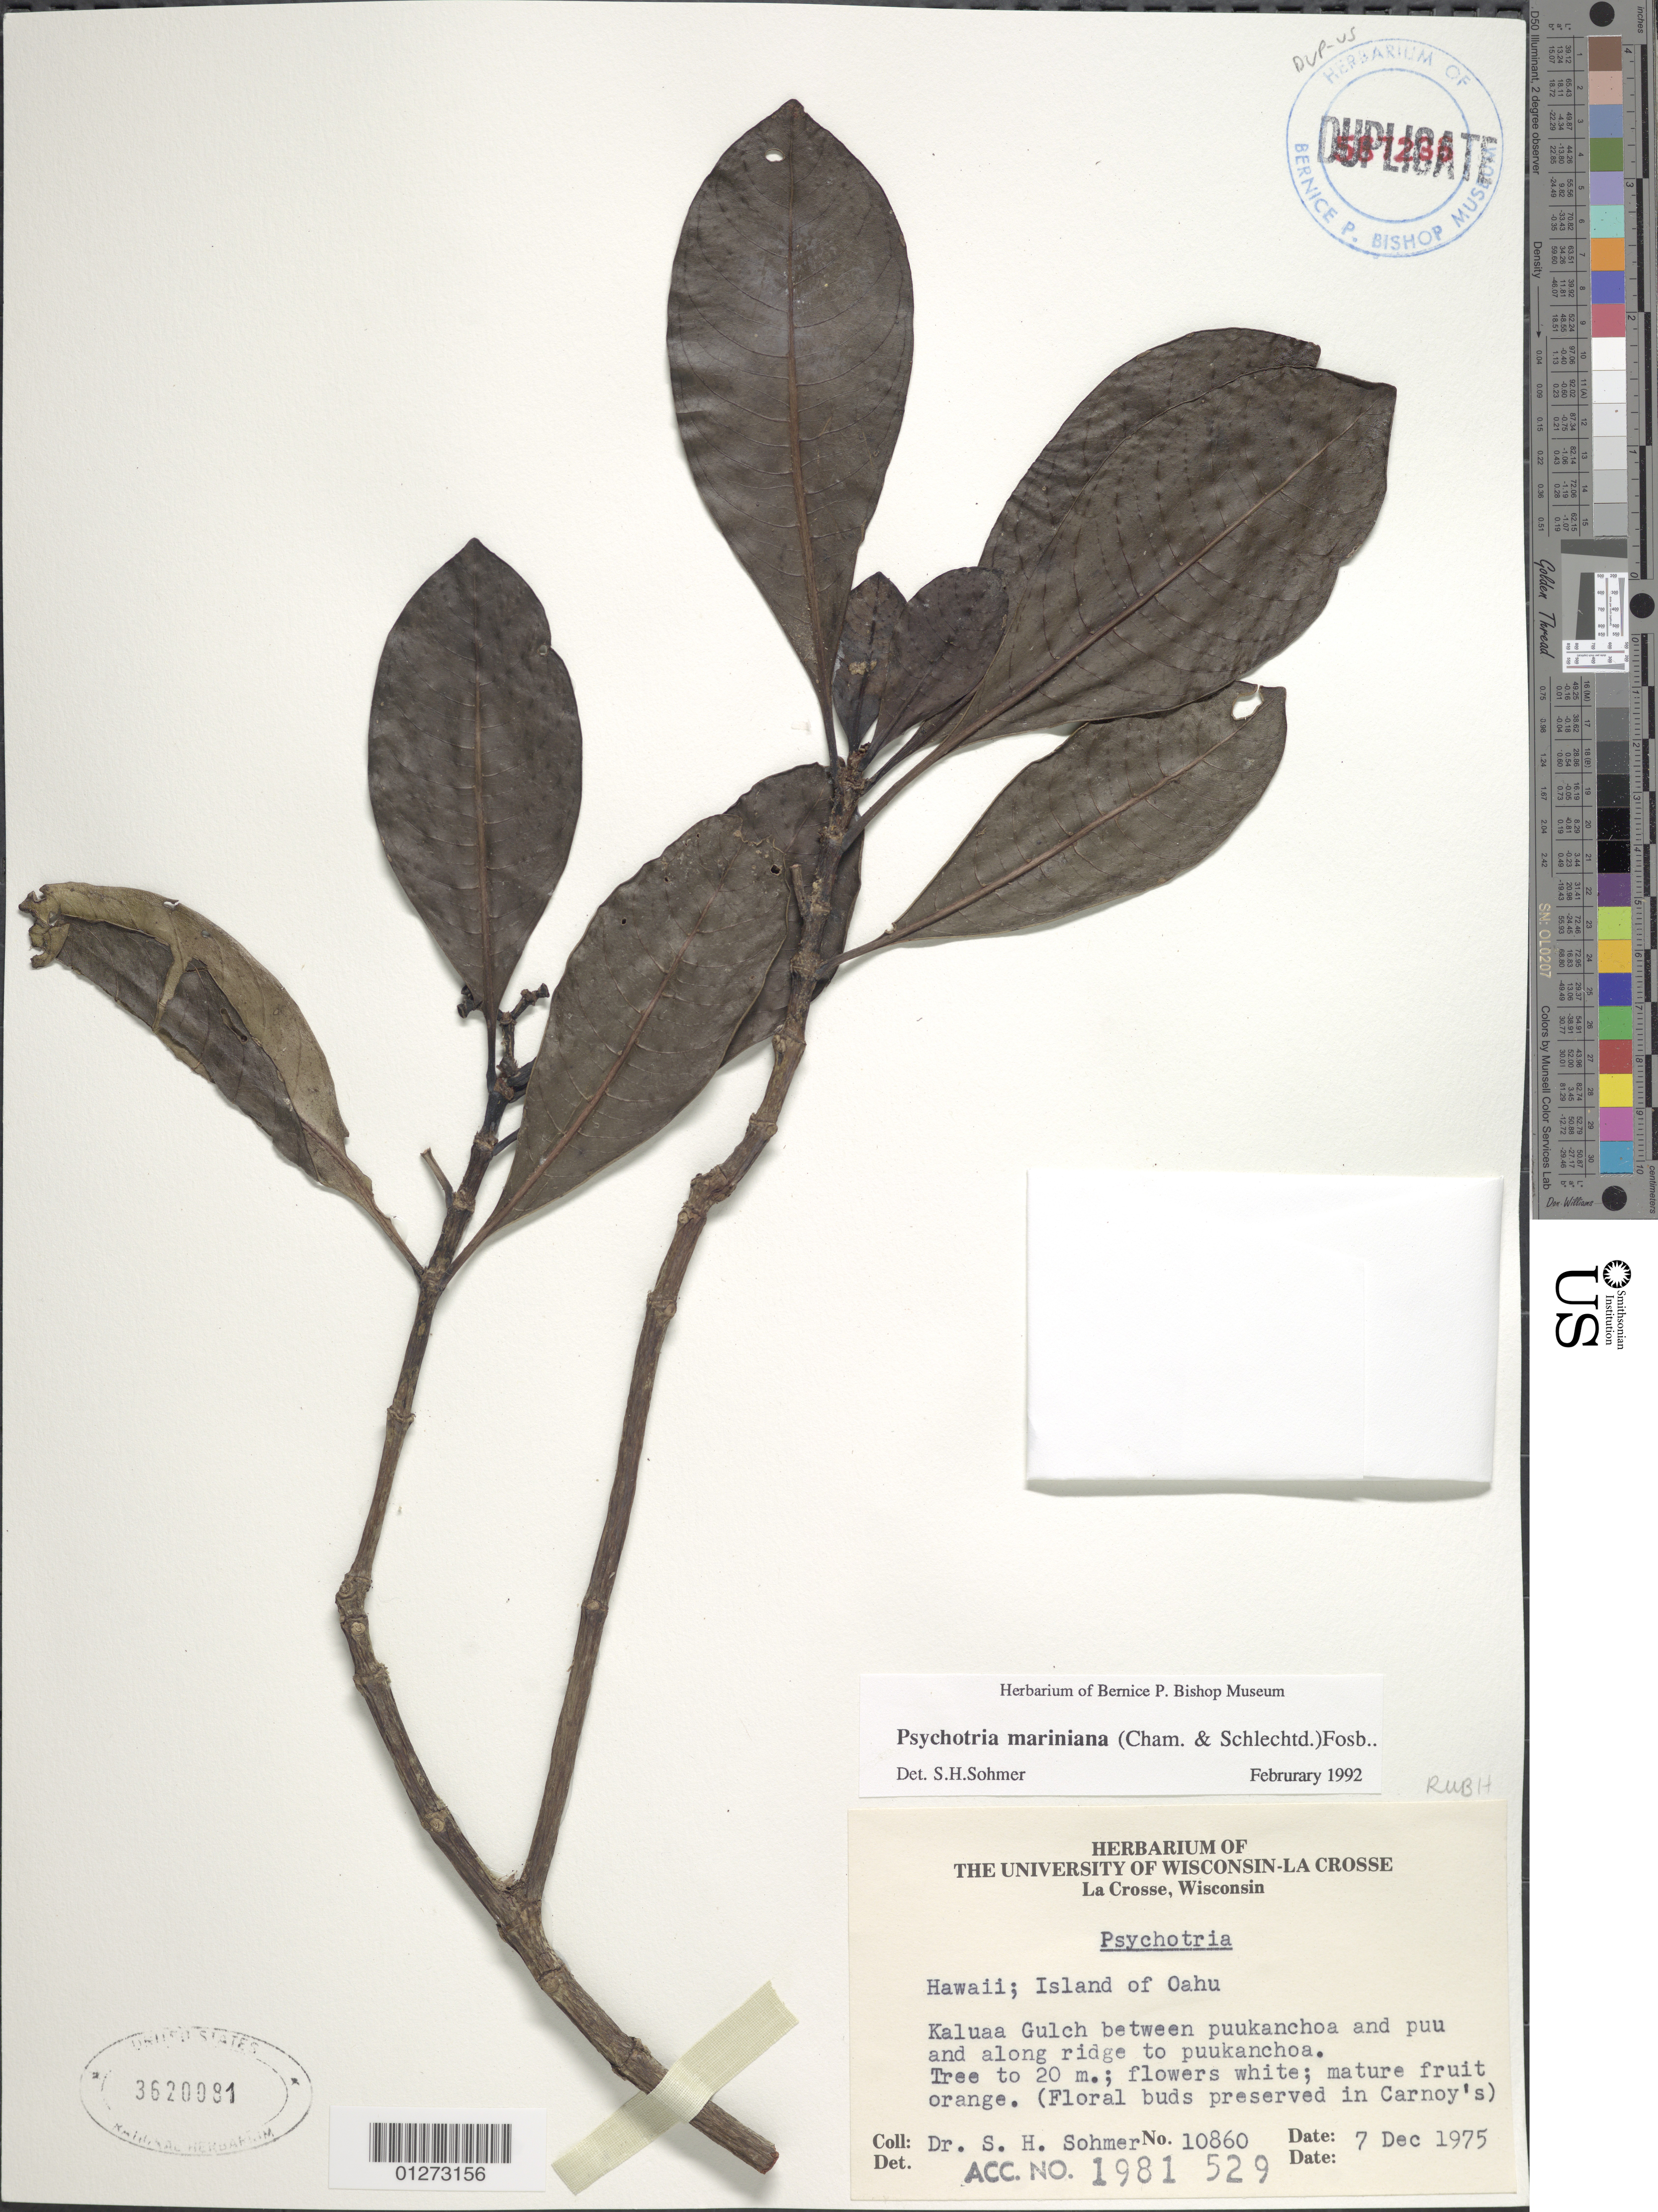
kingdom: Plantae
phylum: Tracheophyta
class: Magnoliopsida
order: Gentianales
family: Rubiaceae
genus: Psychotria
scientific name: Psychotria mariniana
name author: (Cham. & Schltdl.) Fosberg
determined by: Sohmer, S. H.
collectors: S. H. Sohmer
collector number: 10860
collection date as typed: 7 Dec 1975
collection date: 1975-12-07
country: United States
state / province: Hawaii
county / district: Honolulu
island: Oahu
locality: Kaluaa Gulch between puu Kanchoa and puu and along ridge to puu Kanchoa.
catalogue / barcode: US 3620081